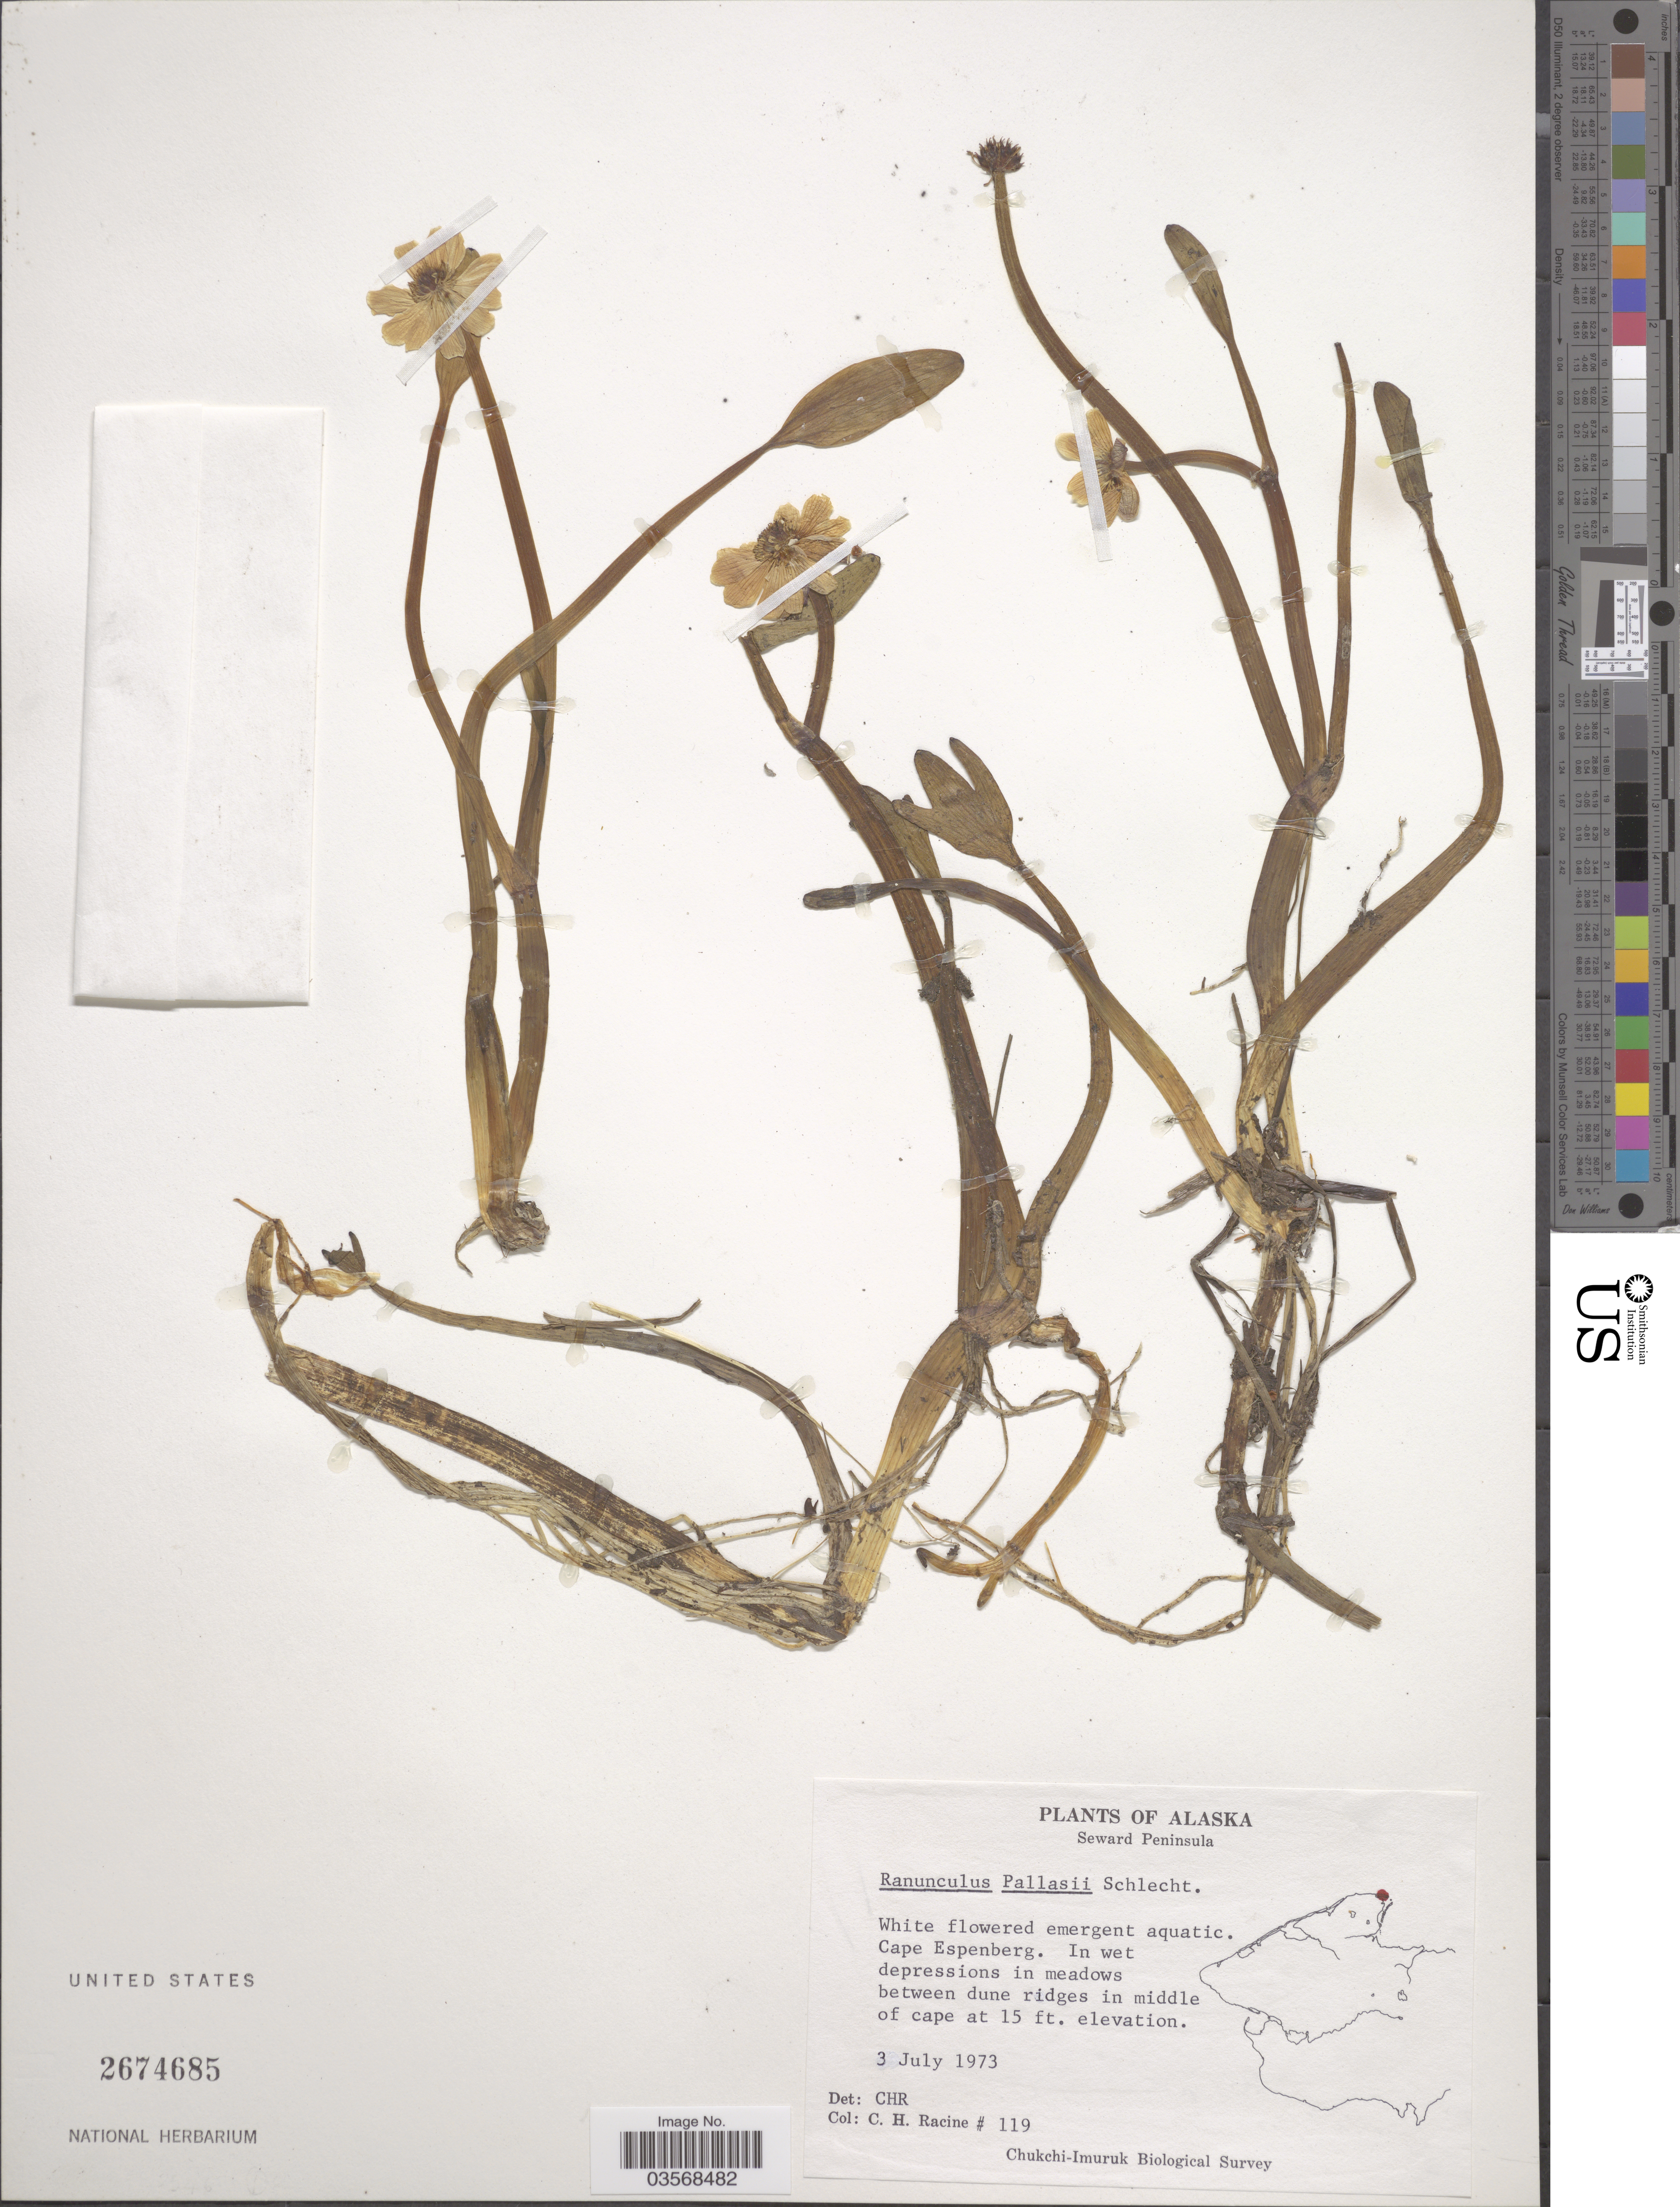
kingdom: Plantae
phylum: Tracheophyta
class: Magnoliopsida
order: Ranunculales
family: Ranunculaceae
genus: Ranunculus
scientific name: Ranunculus pallasii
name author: Schltdl.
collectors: C. Racine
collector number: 119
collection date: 1973-07-03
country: United States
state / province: Alaska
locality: Seward Peninsula. Cape Espenberg.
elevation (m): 5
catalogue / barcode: US 2674685